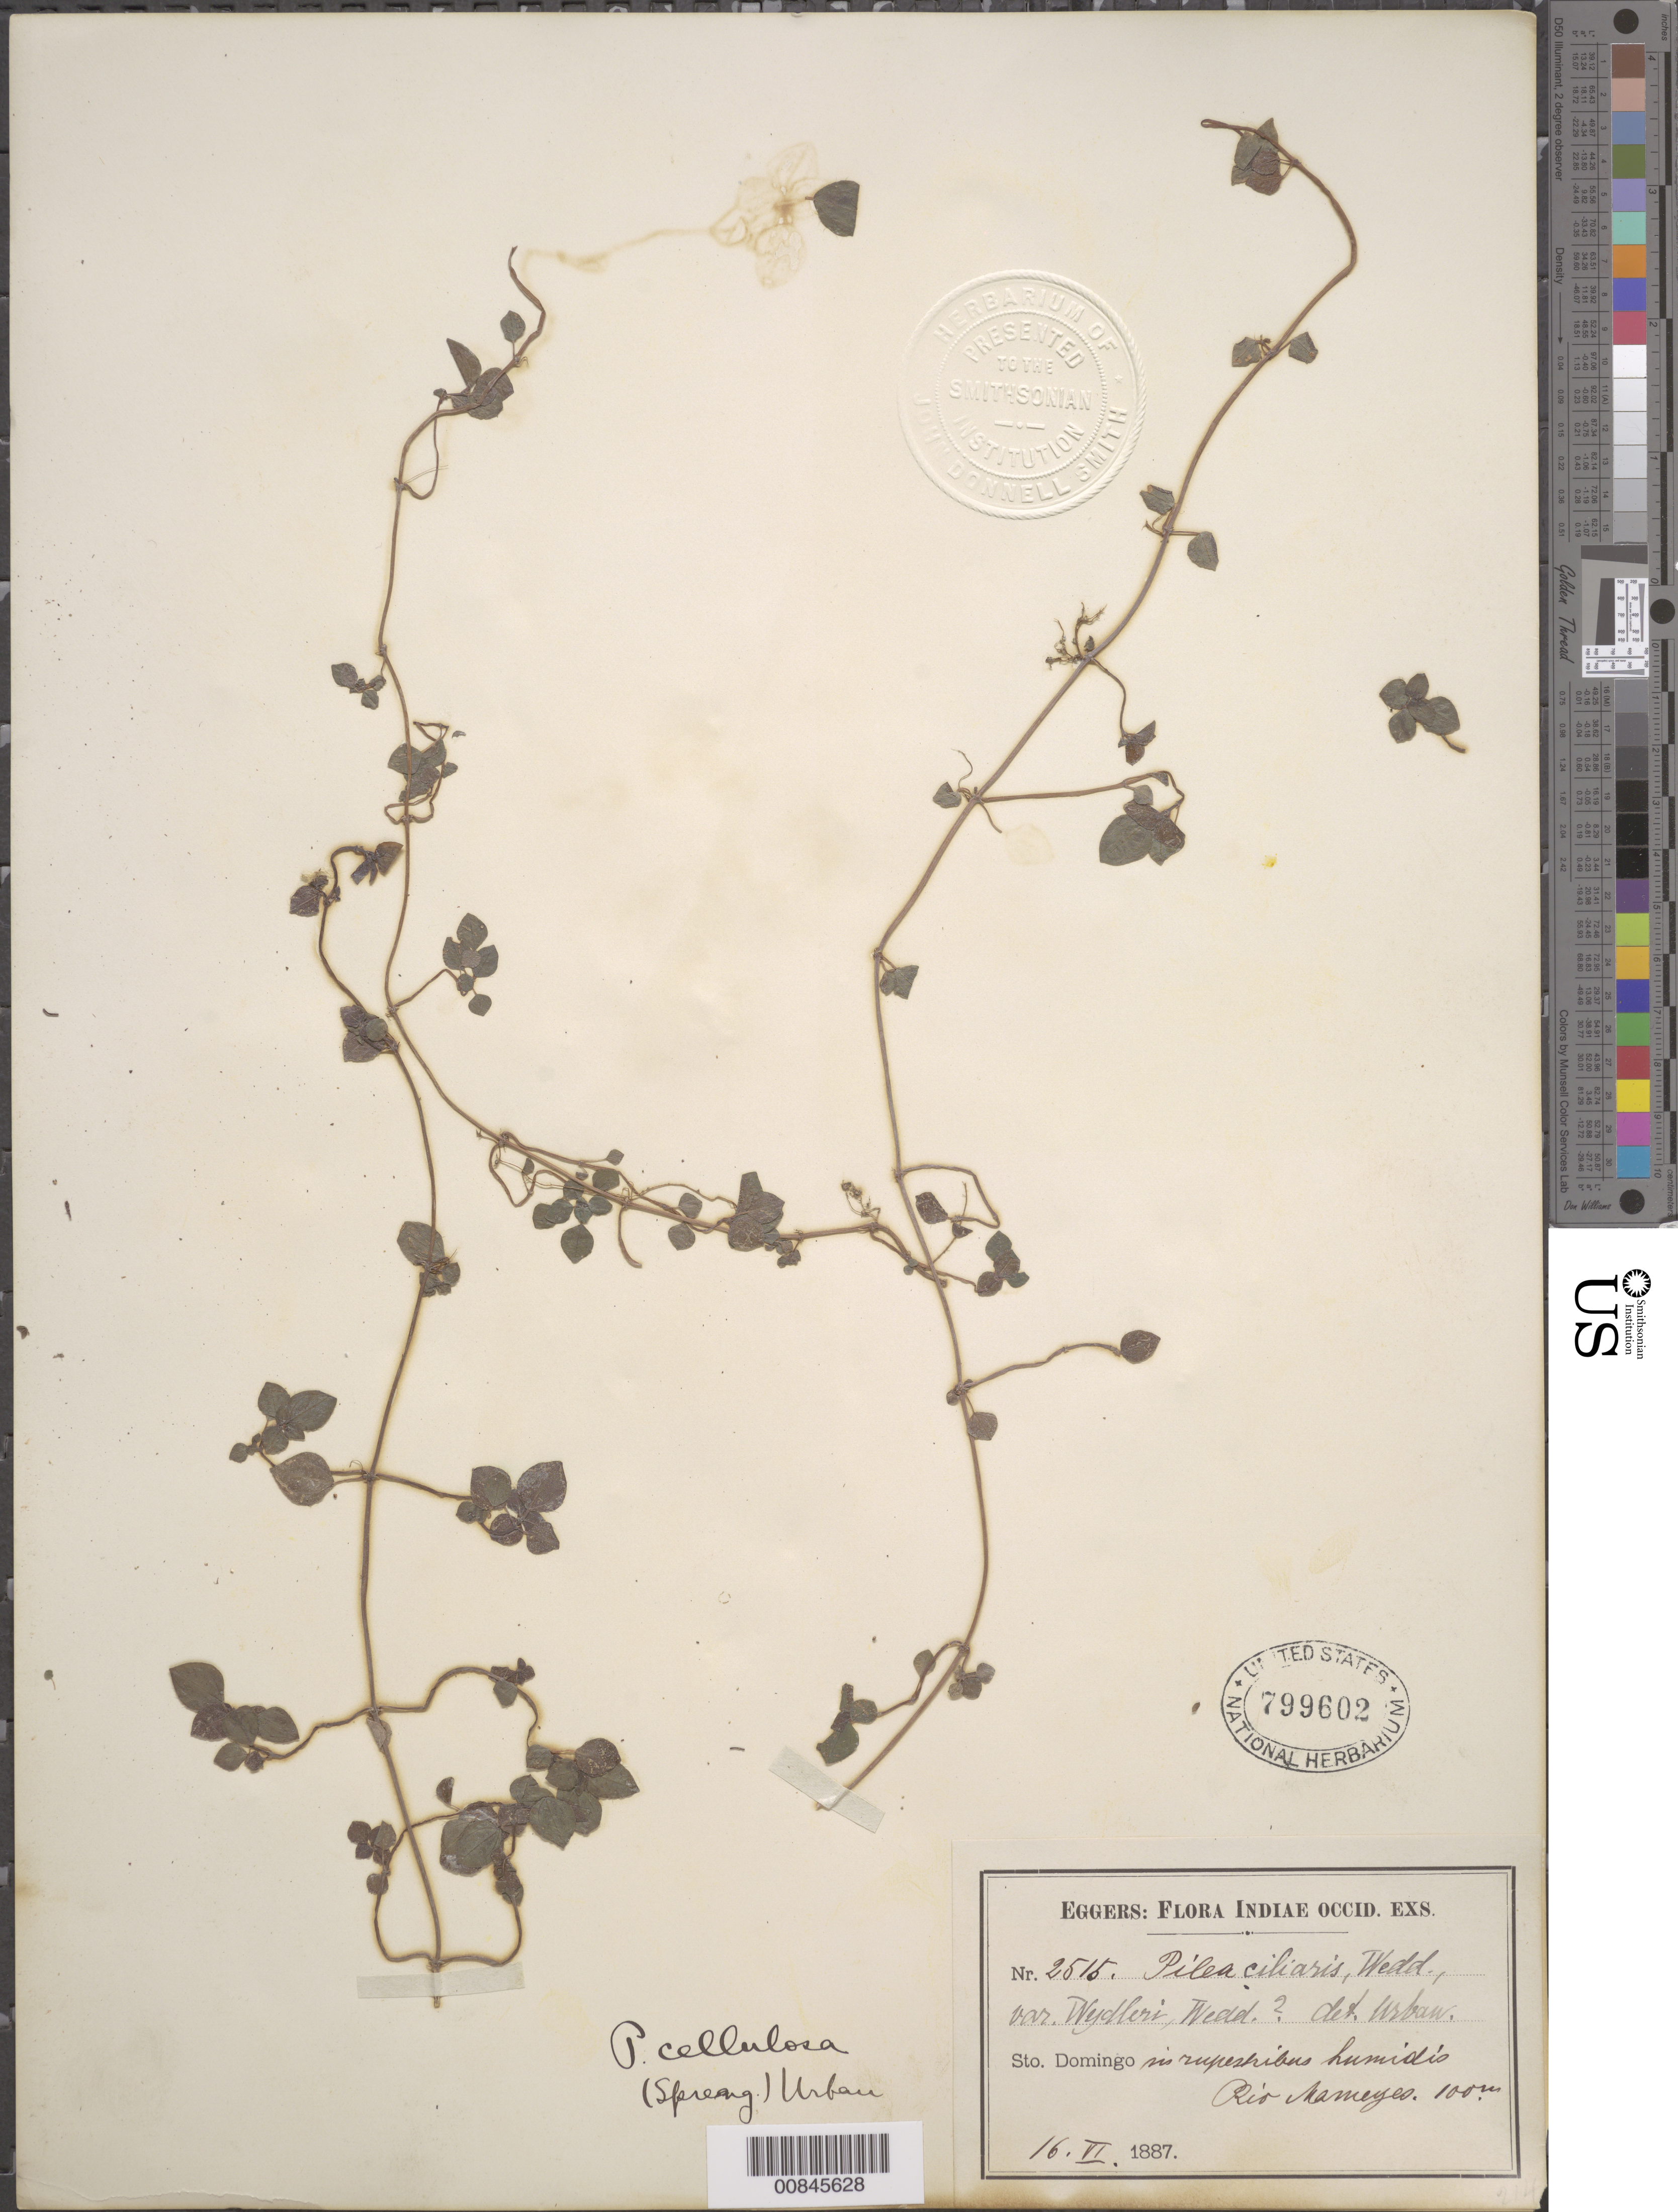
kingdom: Plantae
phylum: Tracheophyta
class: Magnoliopsida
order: Rosales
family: Urticaceae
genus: Pilea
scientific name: Pilea cellulosa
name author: Urb.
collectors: H. F. A. von Eggers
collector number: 2515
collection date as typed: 16 Jun 1887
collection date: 1887-06-16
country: Dominican Republic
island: Hispaniola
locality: Sto. Domingo. Río Mameyes.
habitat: In rupestribus humidis.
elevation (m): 100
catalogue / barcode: US 799602